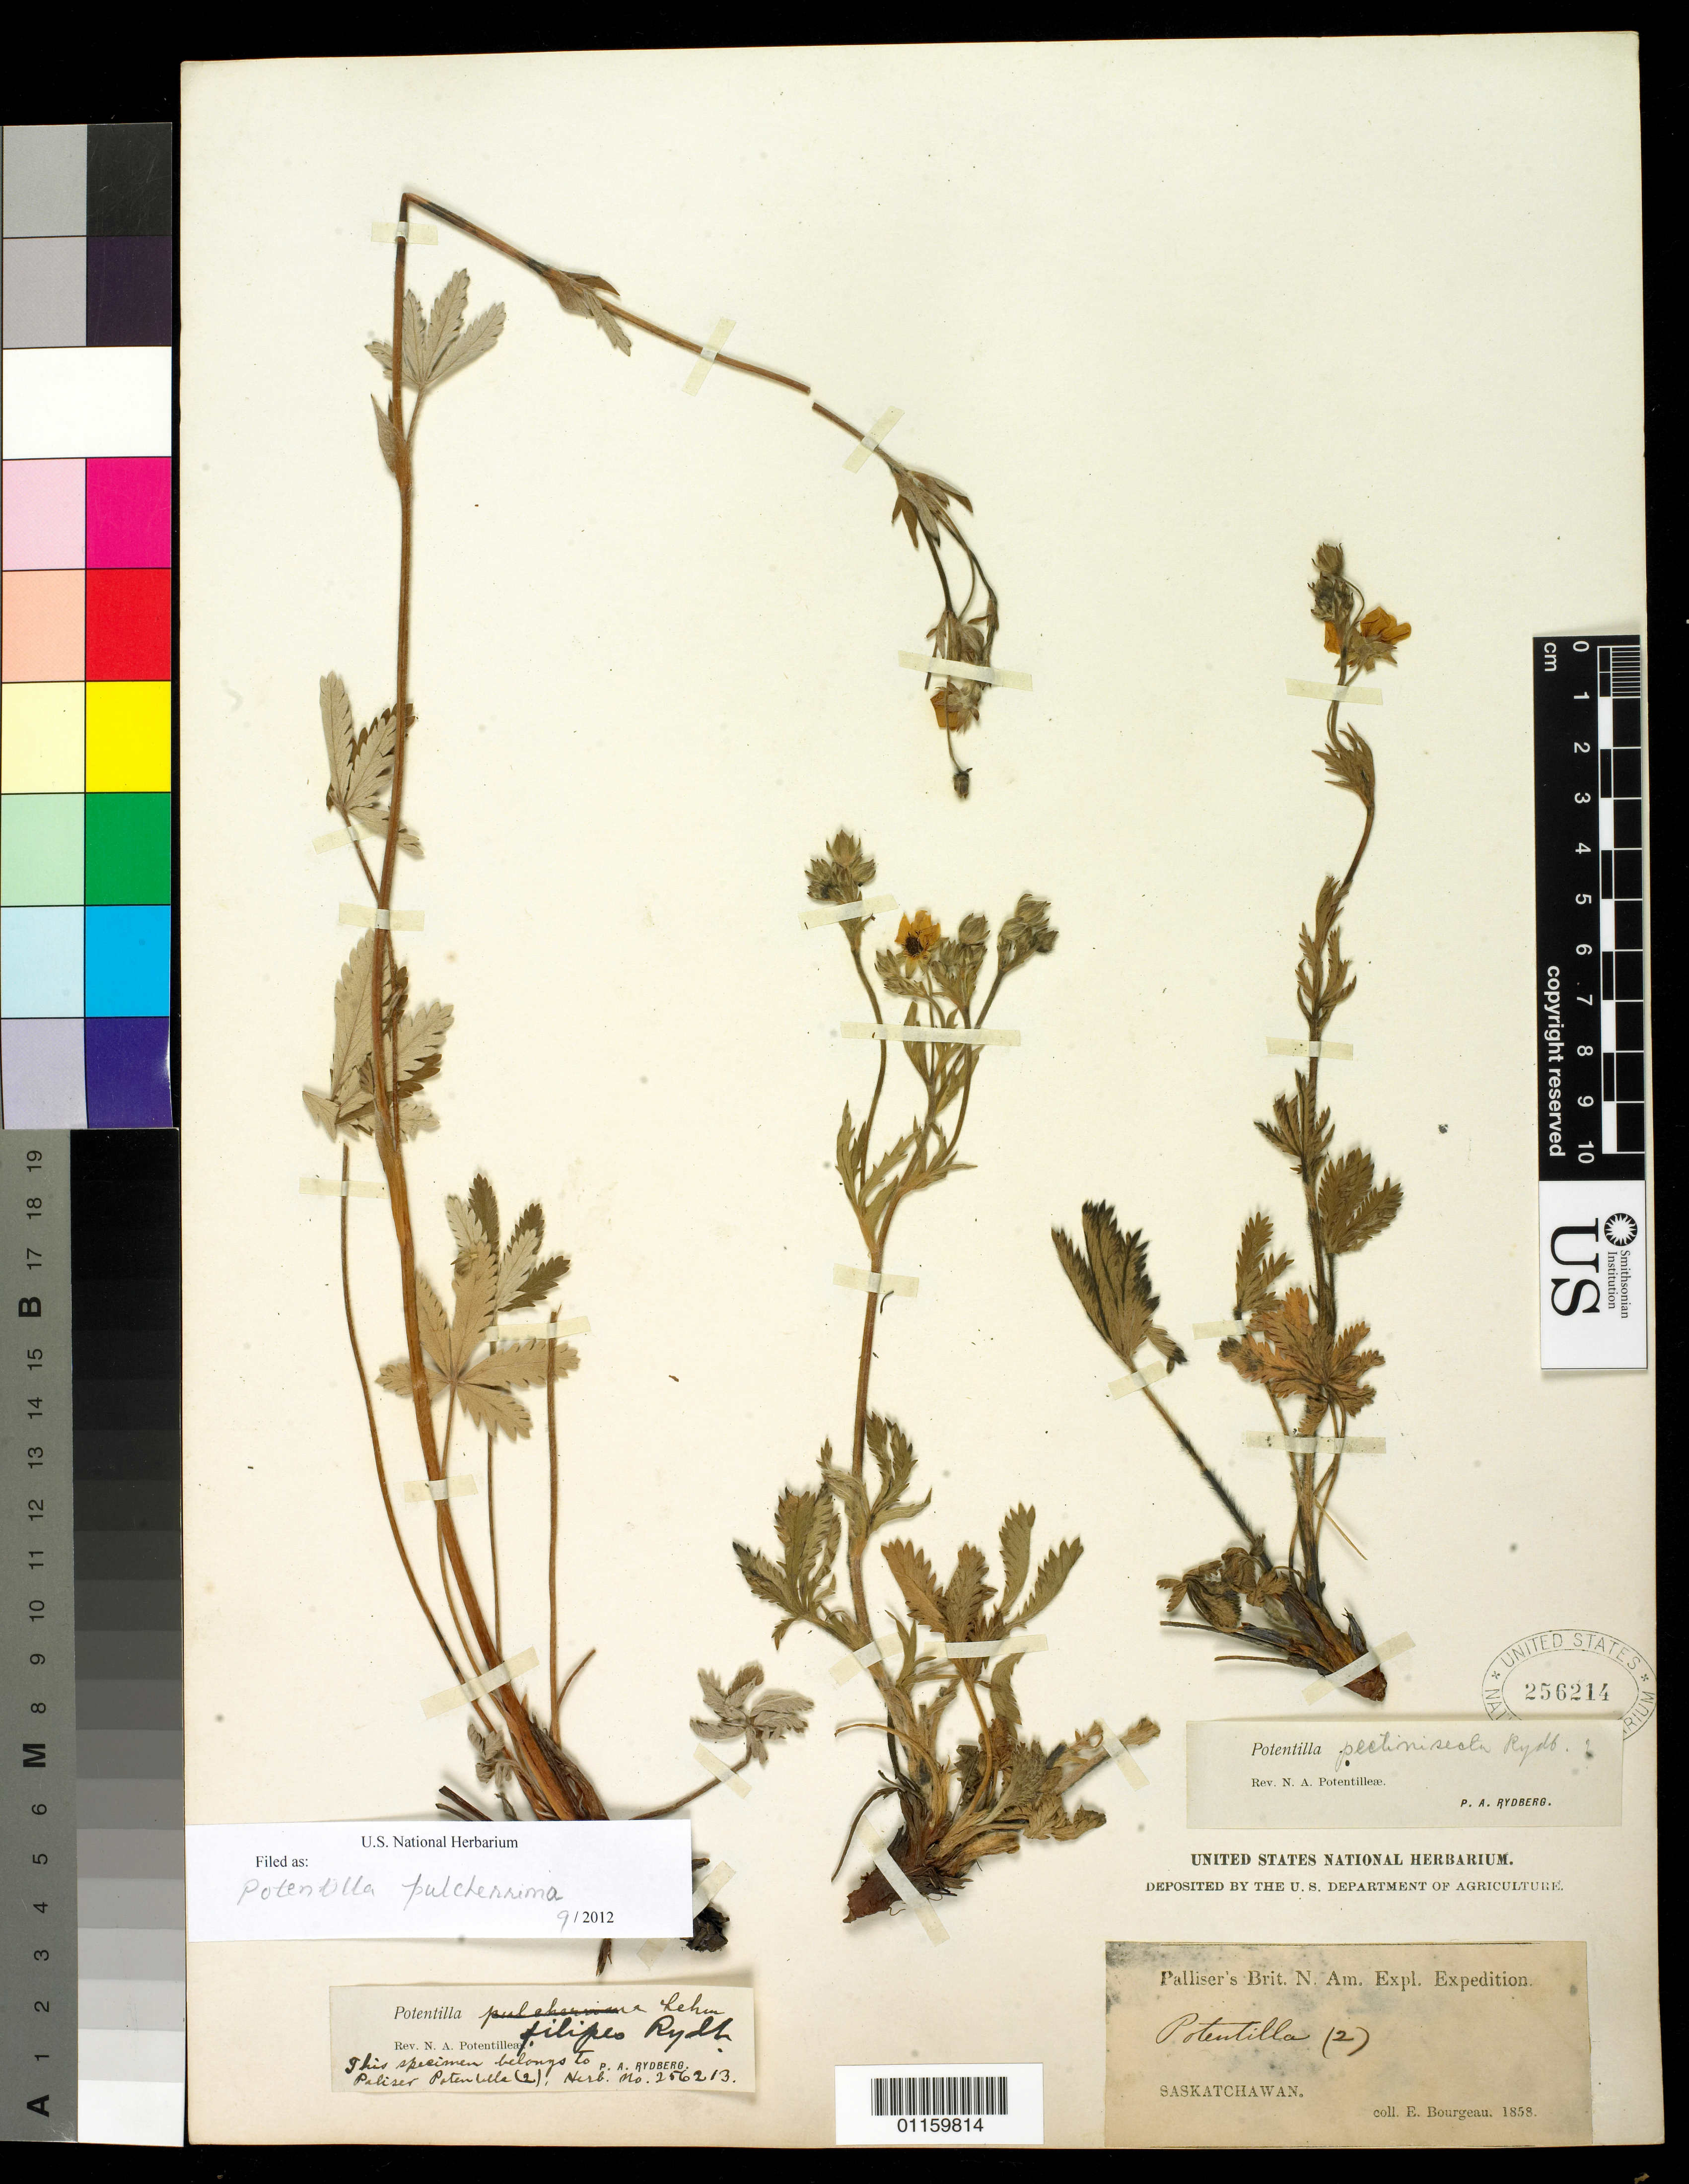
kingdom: Plantae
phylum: Tracheophyta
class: Magnoliopsida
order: Rosales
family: Rosaceae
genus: Potentilla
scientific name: Potentilla pulcherrima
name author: Lehm.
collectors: E. Bourgeau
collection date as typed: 1858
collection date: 1858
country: Canada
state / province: Saskatchewan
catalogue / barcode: US 256214